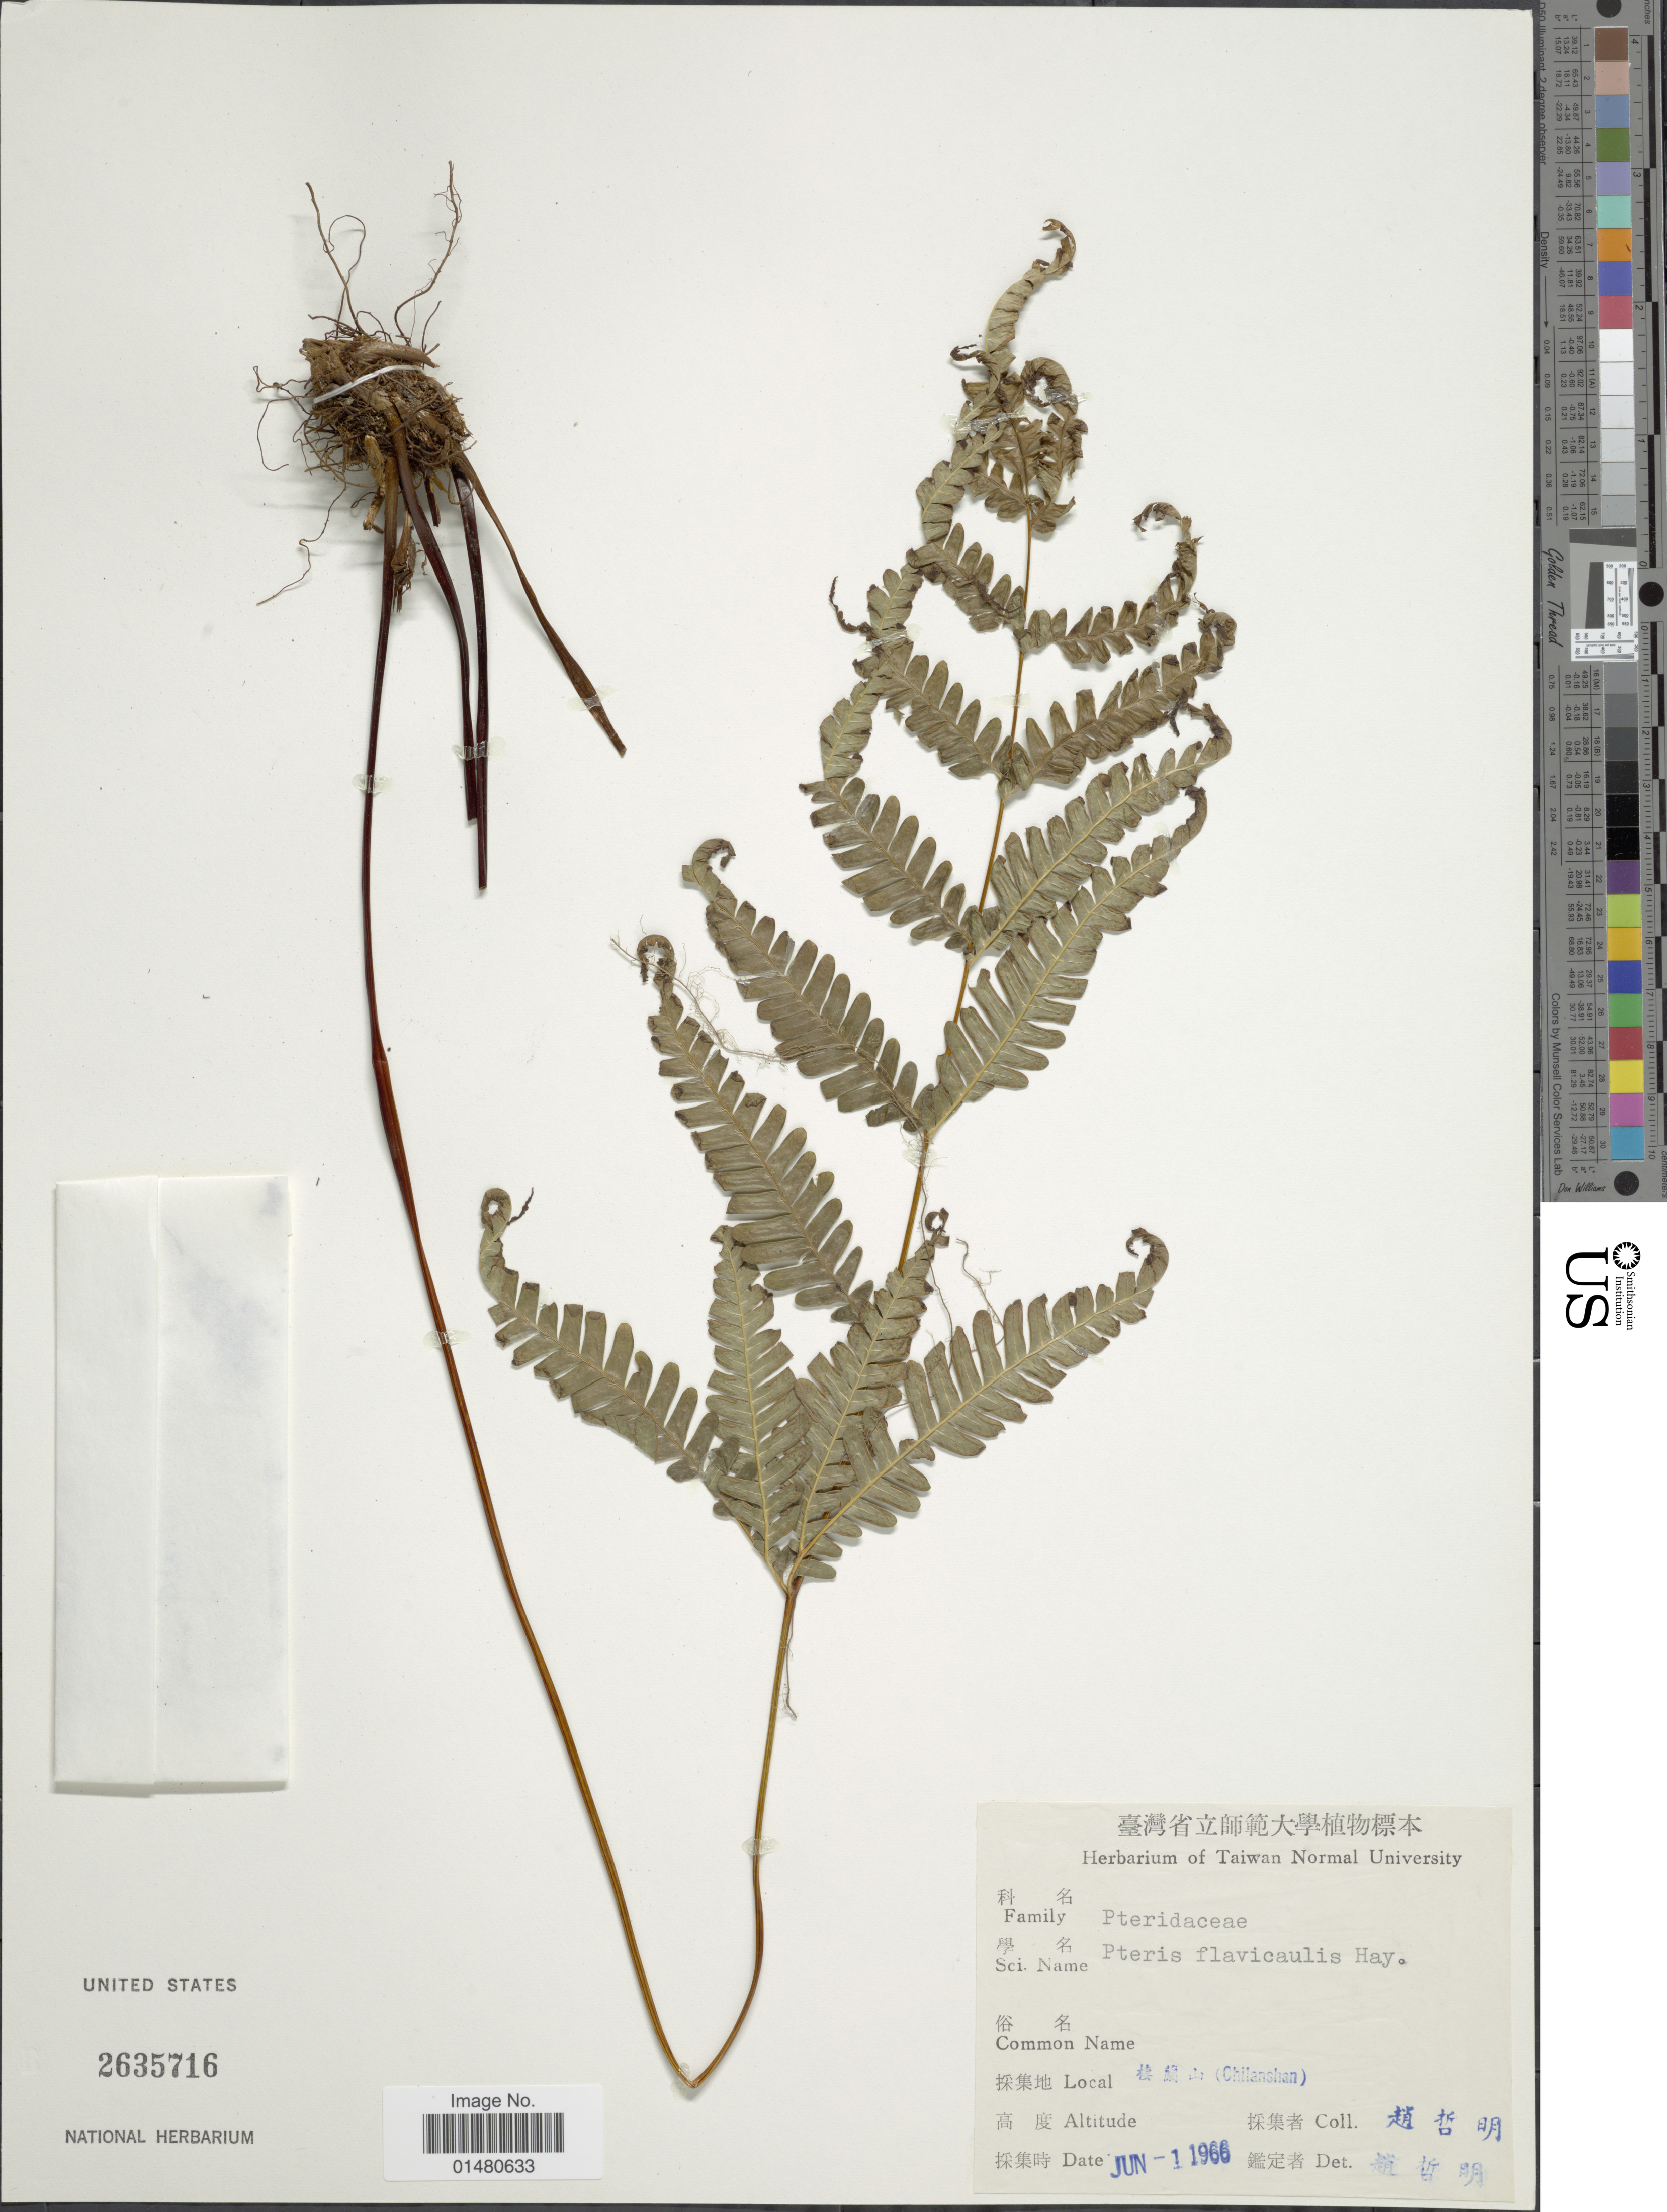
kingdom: Plantae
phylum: Tracheophyta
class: Polypodiopsida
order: Polypodiales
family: Pteridaceae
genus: Pteris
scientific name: Pteris flavicaulis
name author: Hayata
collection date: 1966-06-01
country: Taiwan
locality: Chilanshan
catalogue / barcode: US 2635716